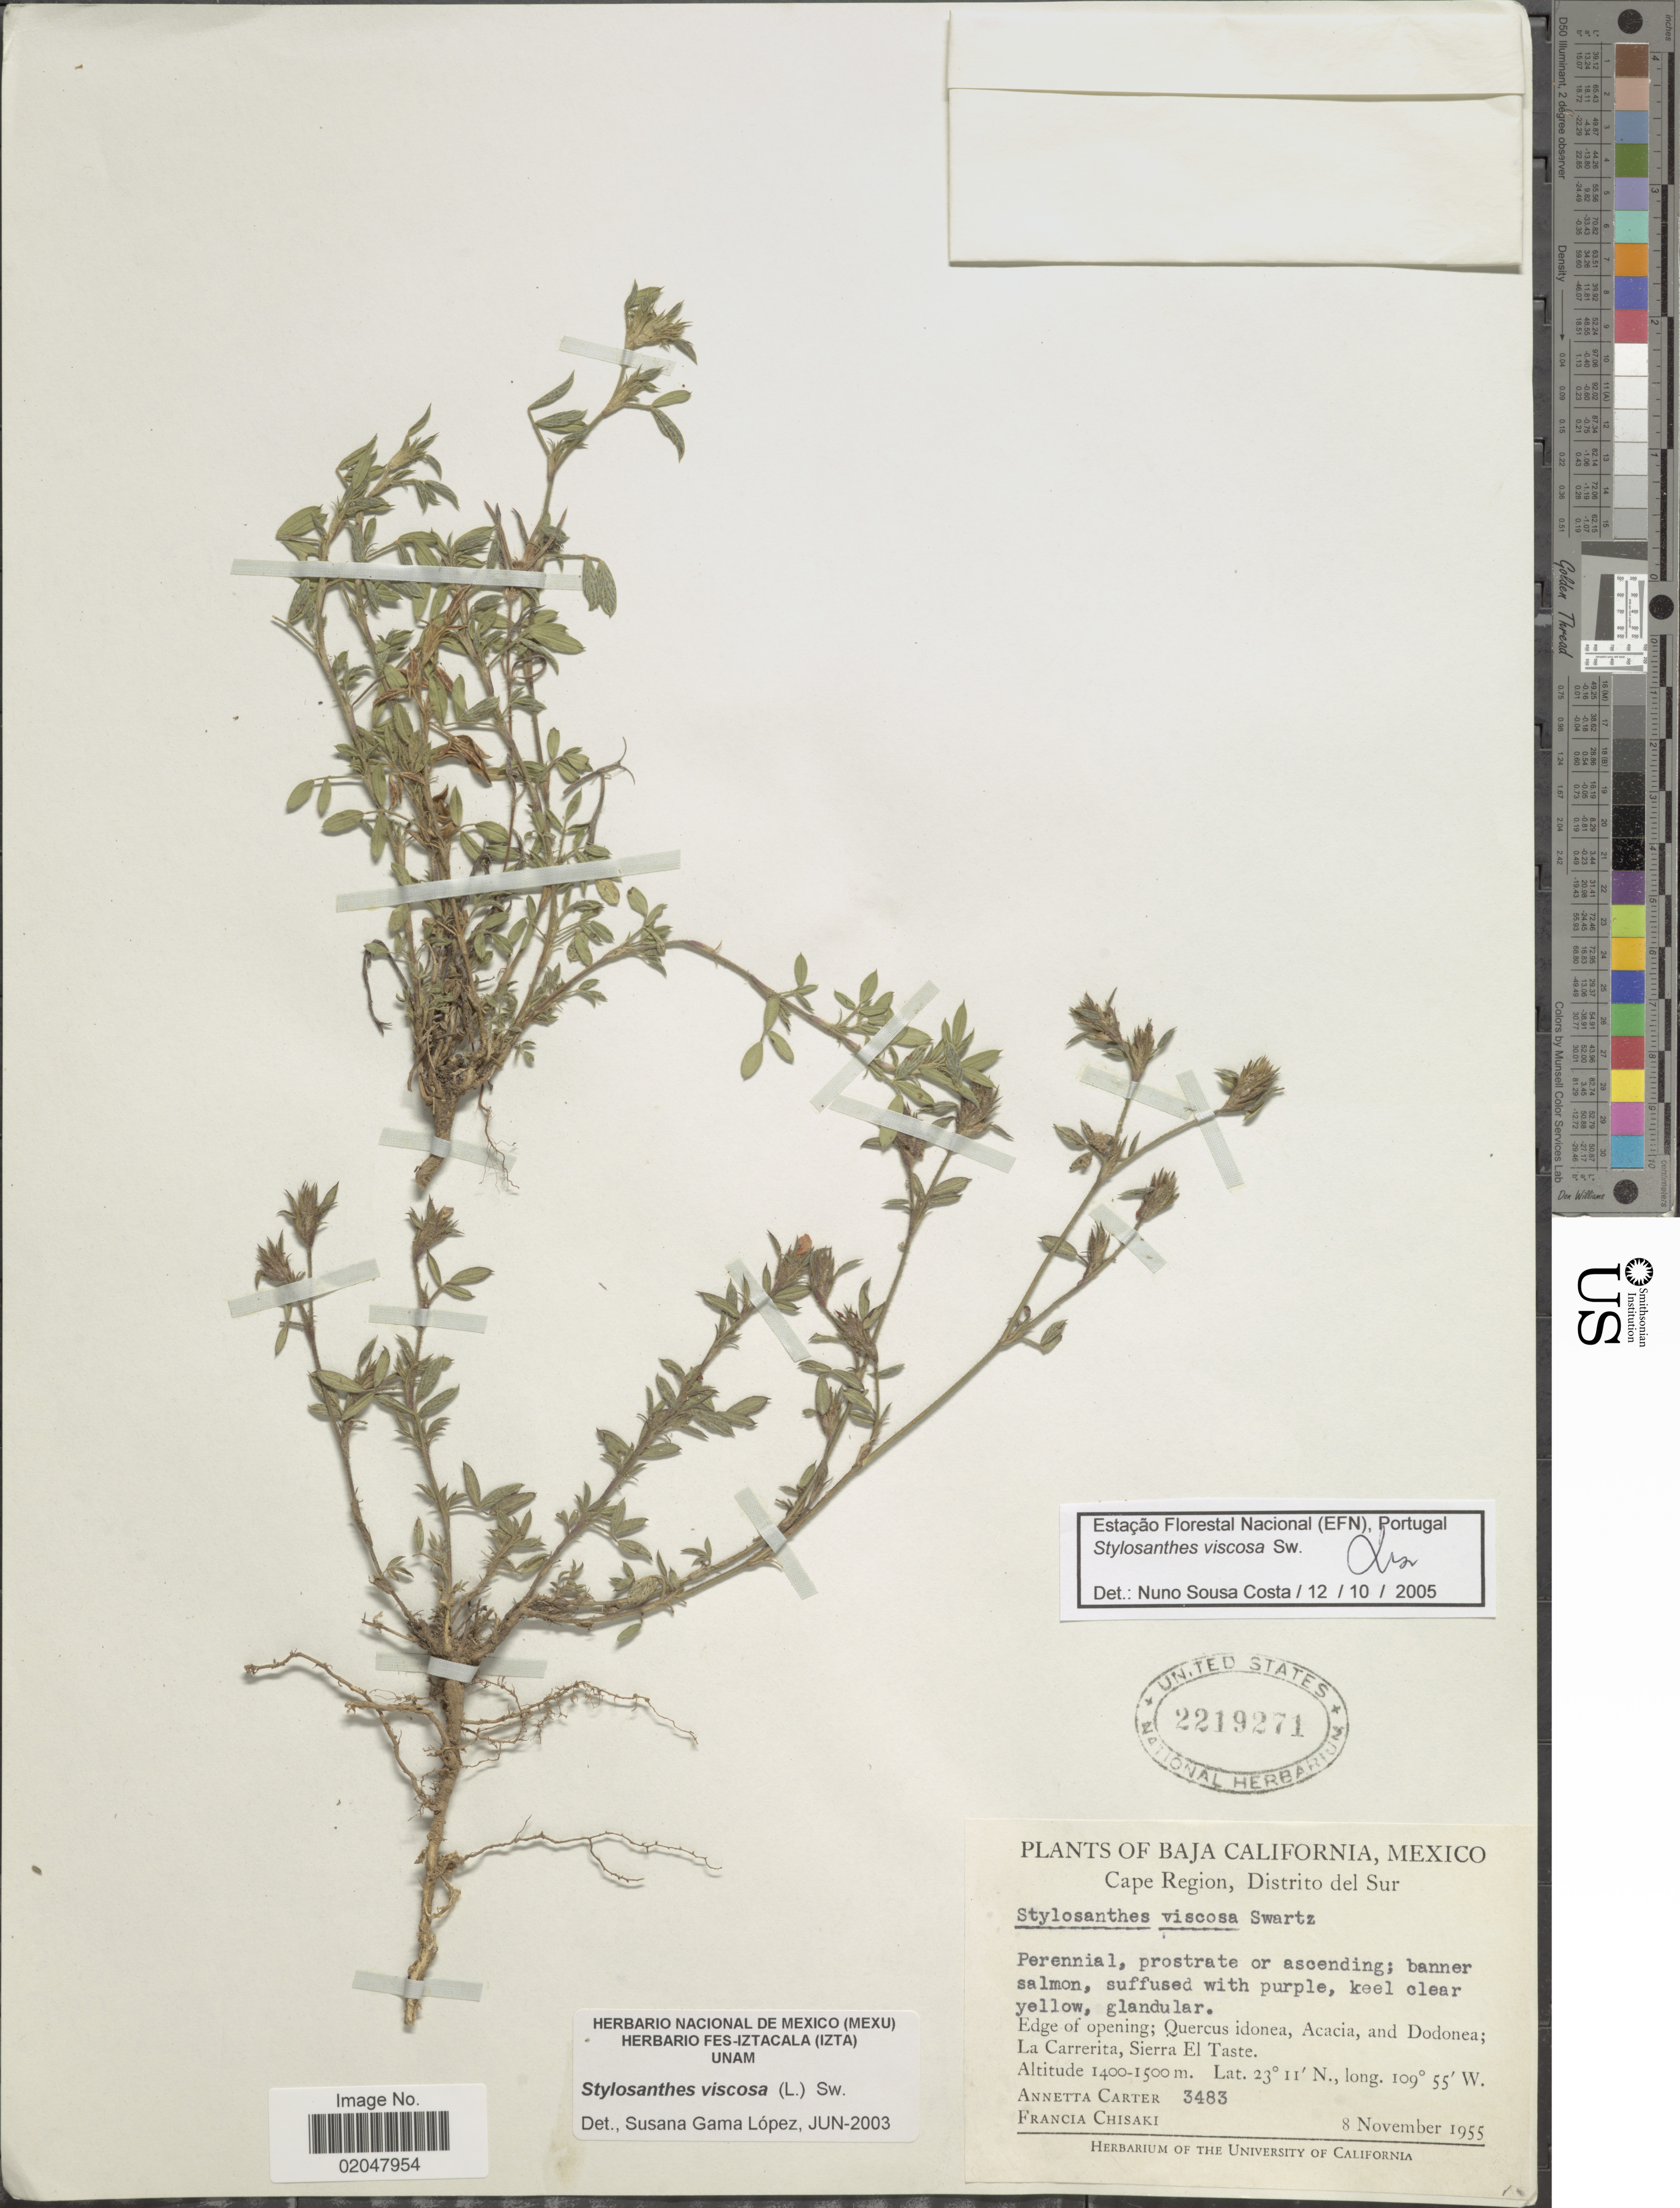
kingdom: Plantae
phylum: Tracheophyta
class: Magnoliopsida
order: Fabales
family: Fabaceae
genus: Stylosanthes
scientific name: Stylosanthes viscosa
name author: Sw.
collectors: A. Carter & F. Chisaki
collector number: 3483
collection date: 1955-11-08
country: Mexico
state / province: Baja California Sur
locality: Cape Region, Distrito del Sur, La Carrerita, Sierra El Taste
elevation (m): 1400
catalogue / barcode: US 2219271